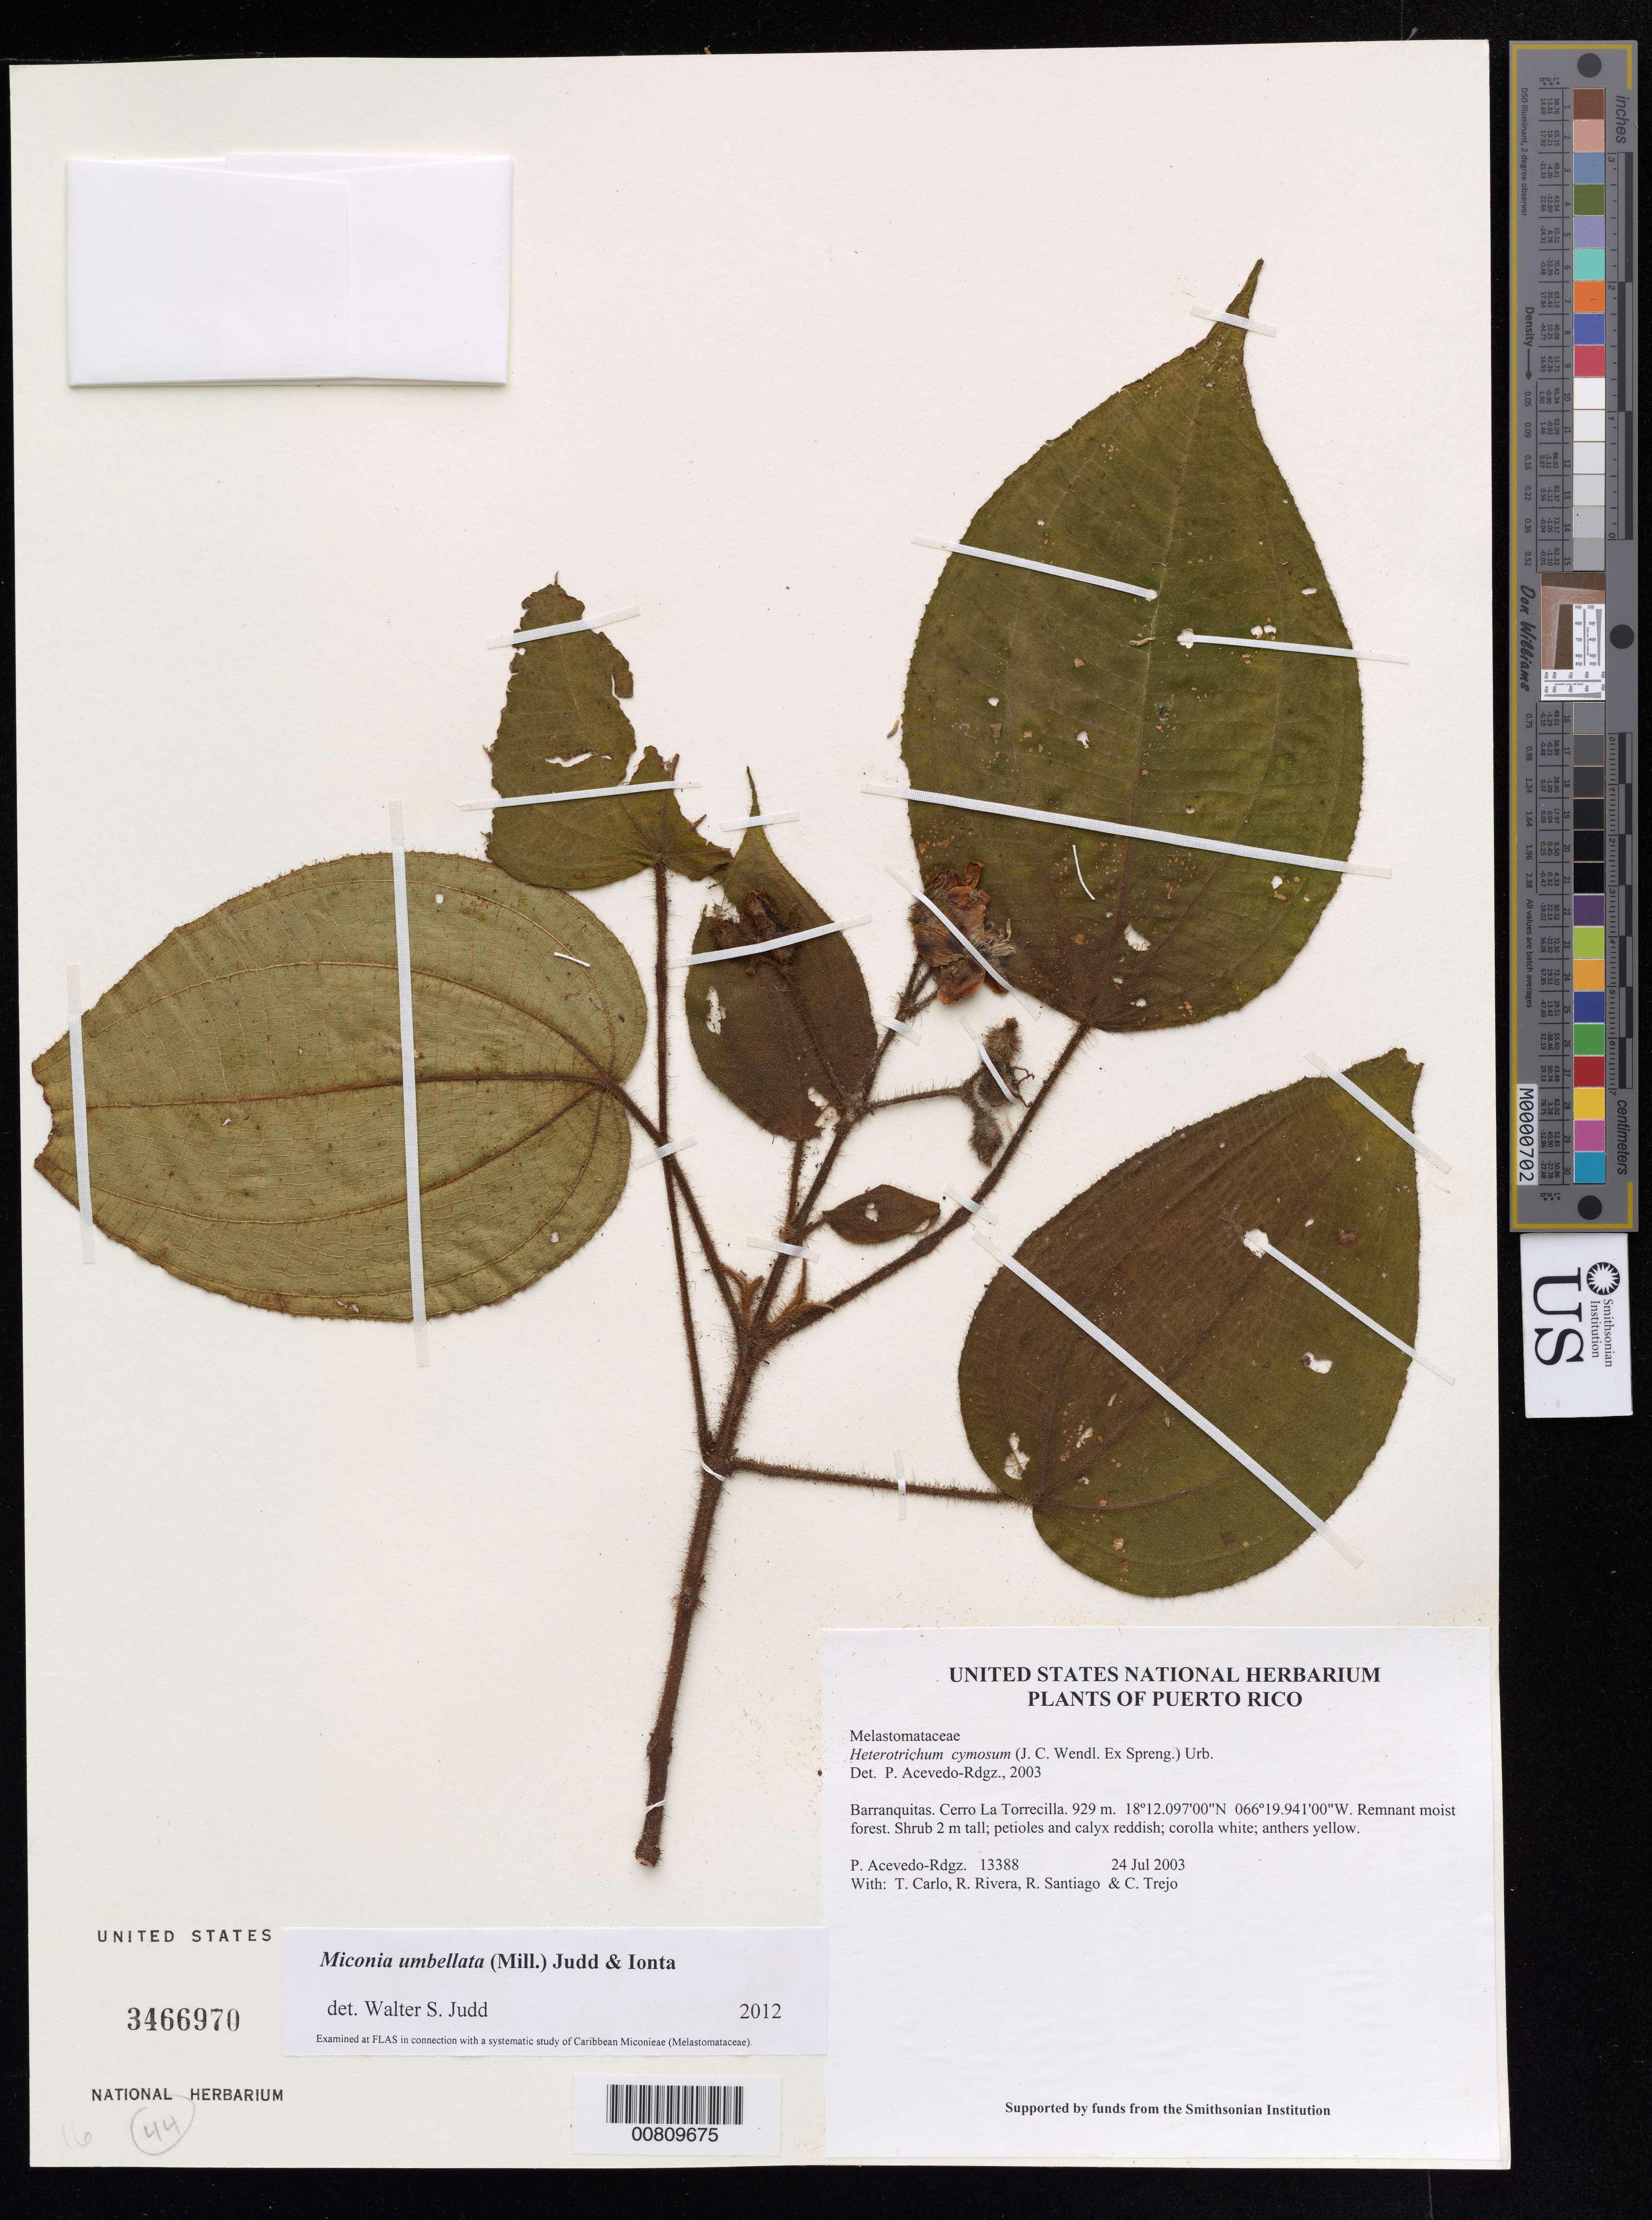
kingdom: Plantae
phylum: Tracheophyta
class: Magnoliopsida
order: Myrtales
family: Melastomataceae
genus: Miconia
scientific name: Miconia umbellata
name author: (Mill.) Judd & Ionta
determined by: Judd, Walter S.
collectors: P. Acevedo-Rodr., T. Carlo, R. Rivera, R. Santiago & C. Trejo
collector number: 13388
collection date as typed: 24 Jul 2003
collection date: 2003-07-24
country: Puerto Rico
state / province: Barranquitas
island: Puerto Rico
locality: Barranquitas. Cerro La Torrecilla.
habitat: Remnant moist forest.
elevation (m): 929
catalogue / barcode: US 3466970